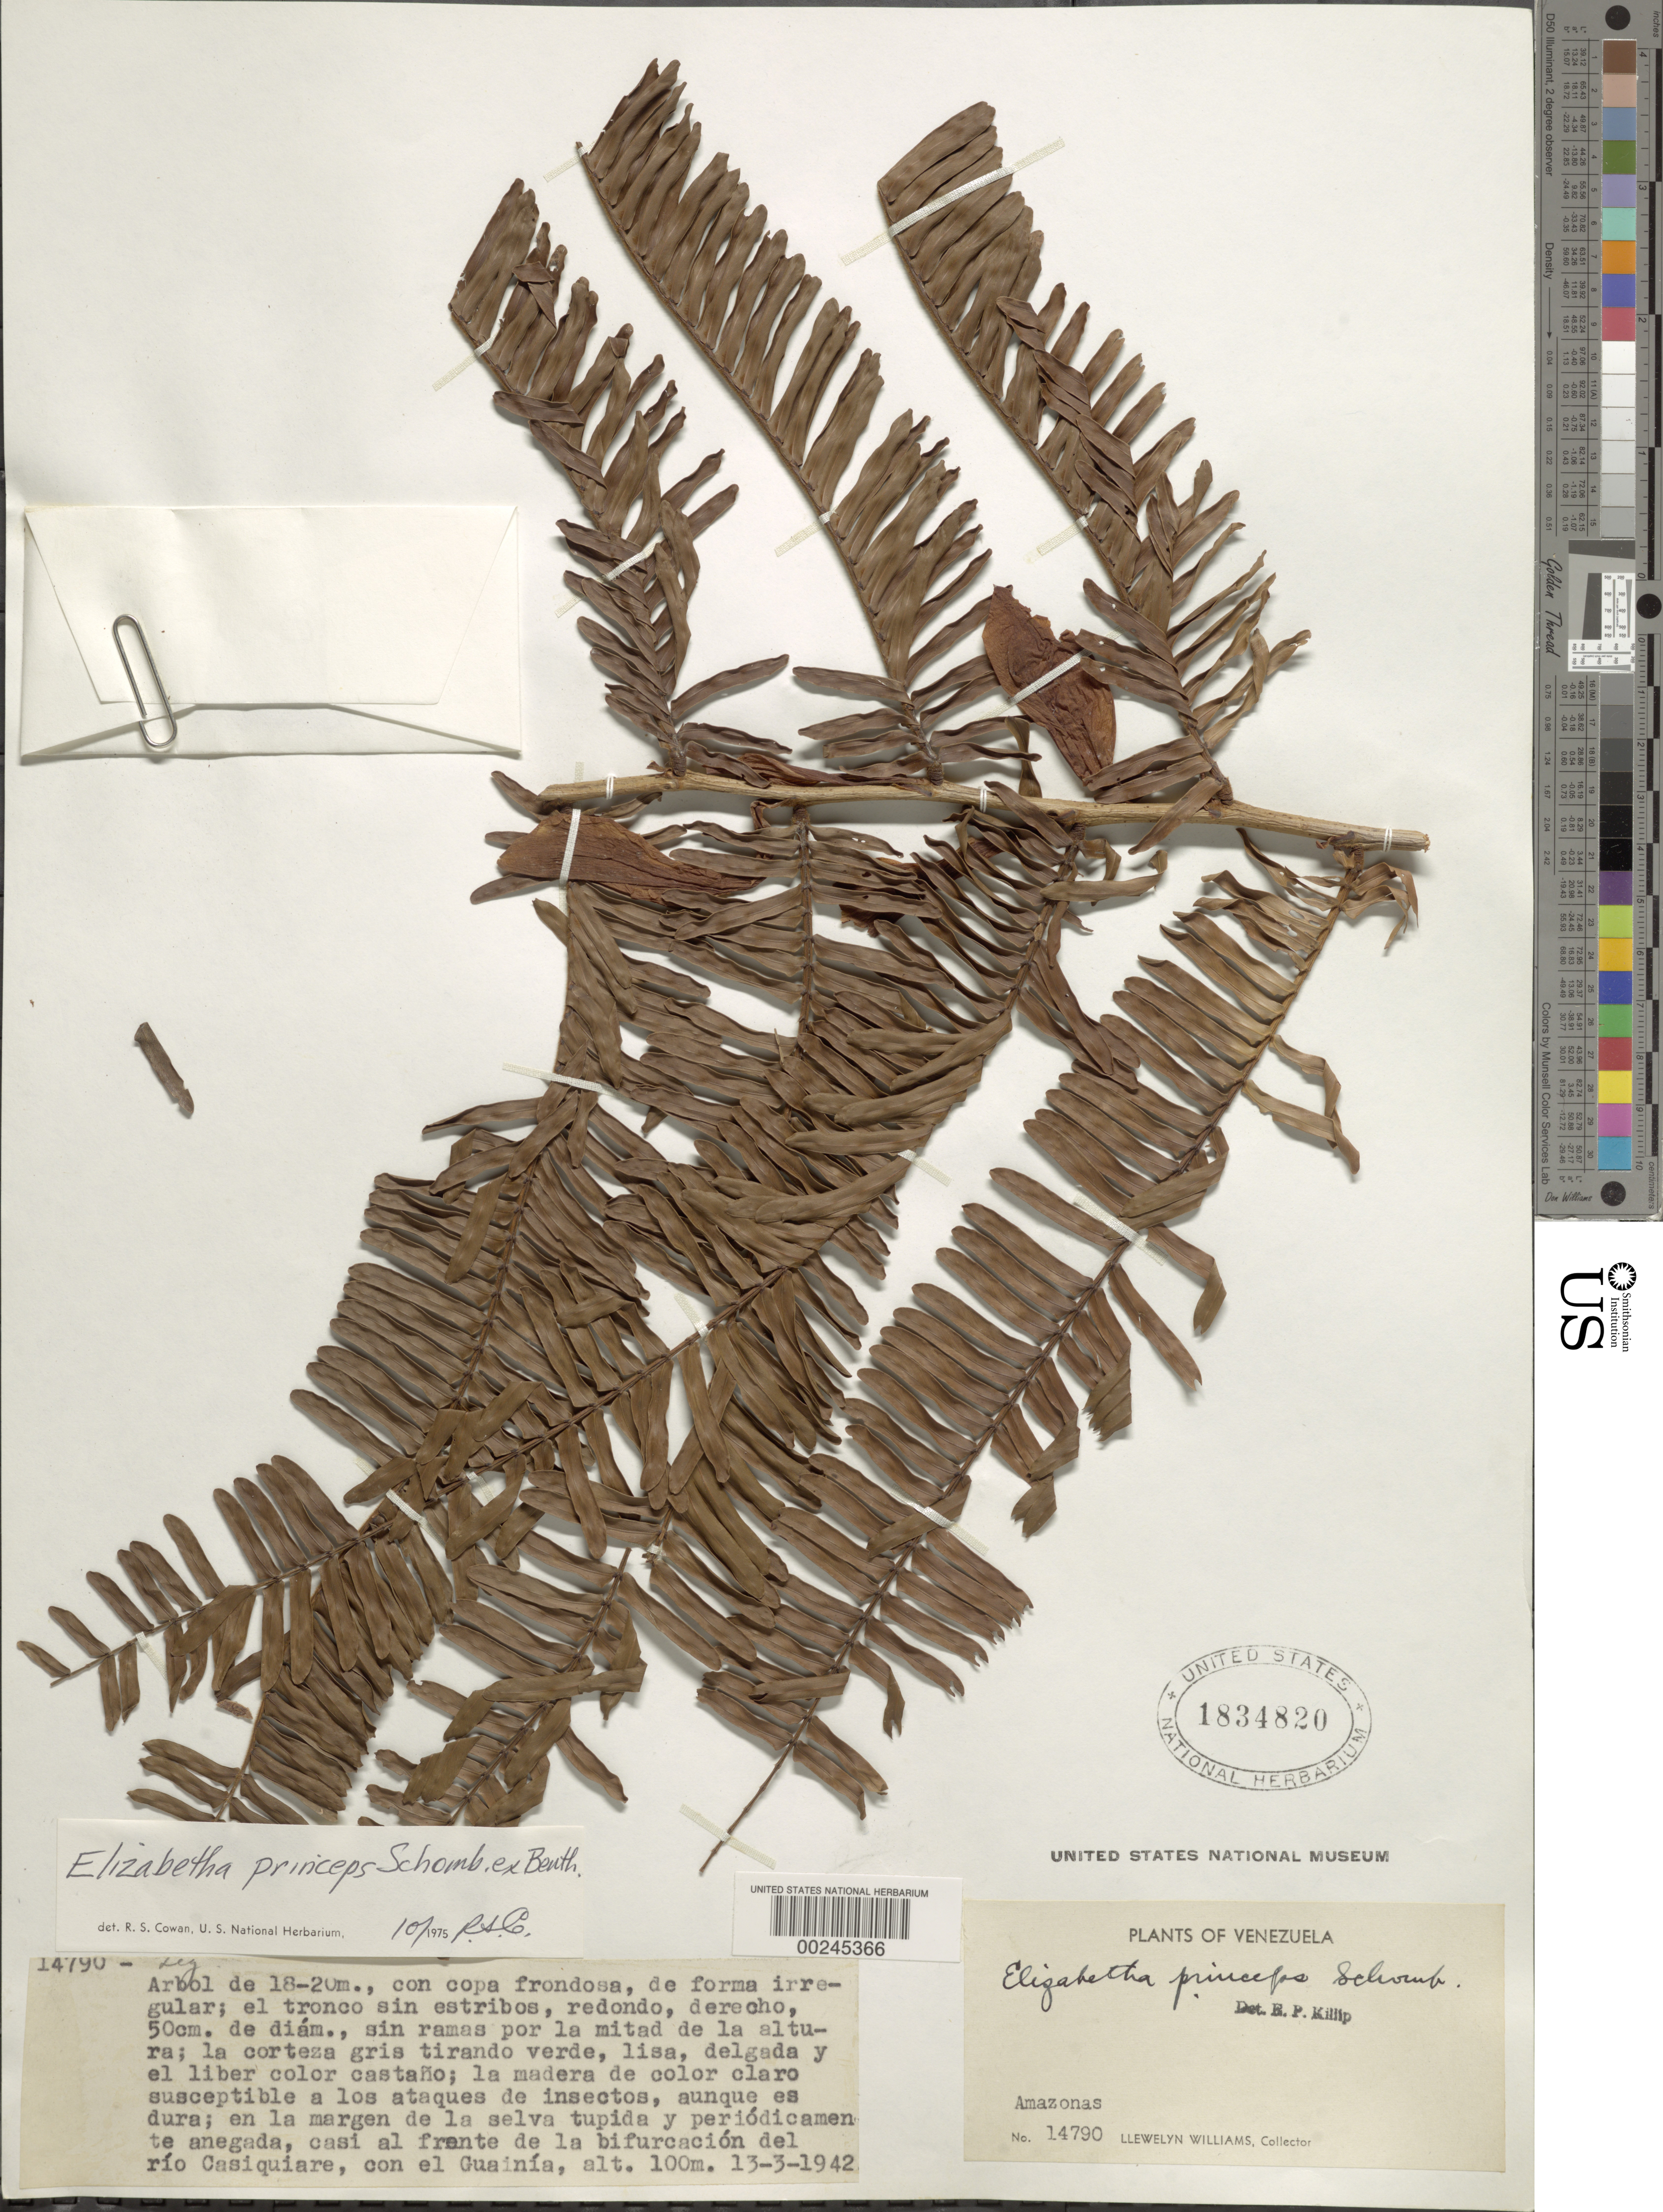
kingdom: Plantae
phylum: Tracheophyta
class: Magnoliopsida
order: Fabales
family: Fabaceae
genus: Elizabetha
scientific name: Elizabetha princeps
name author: R.H. Schomb. ex Benth.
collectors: Ll. Williams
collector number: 14790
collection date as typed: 13 Mar 1942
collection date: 1942-03-13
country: Venezuela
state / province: Amazonas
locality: At the bifurcation of rio casiquiare with the guainia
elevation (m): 100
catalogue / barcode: US 1834820